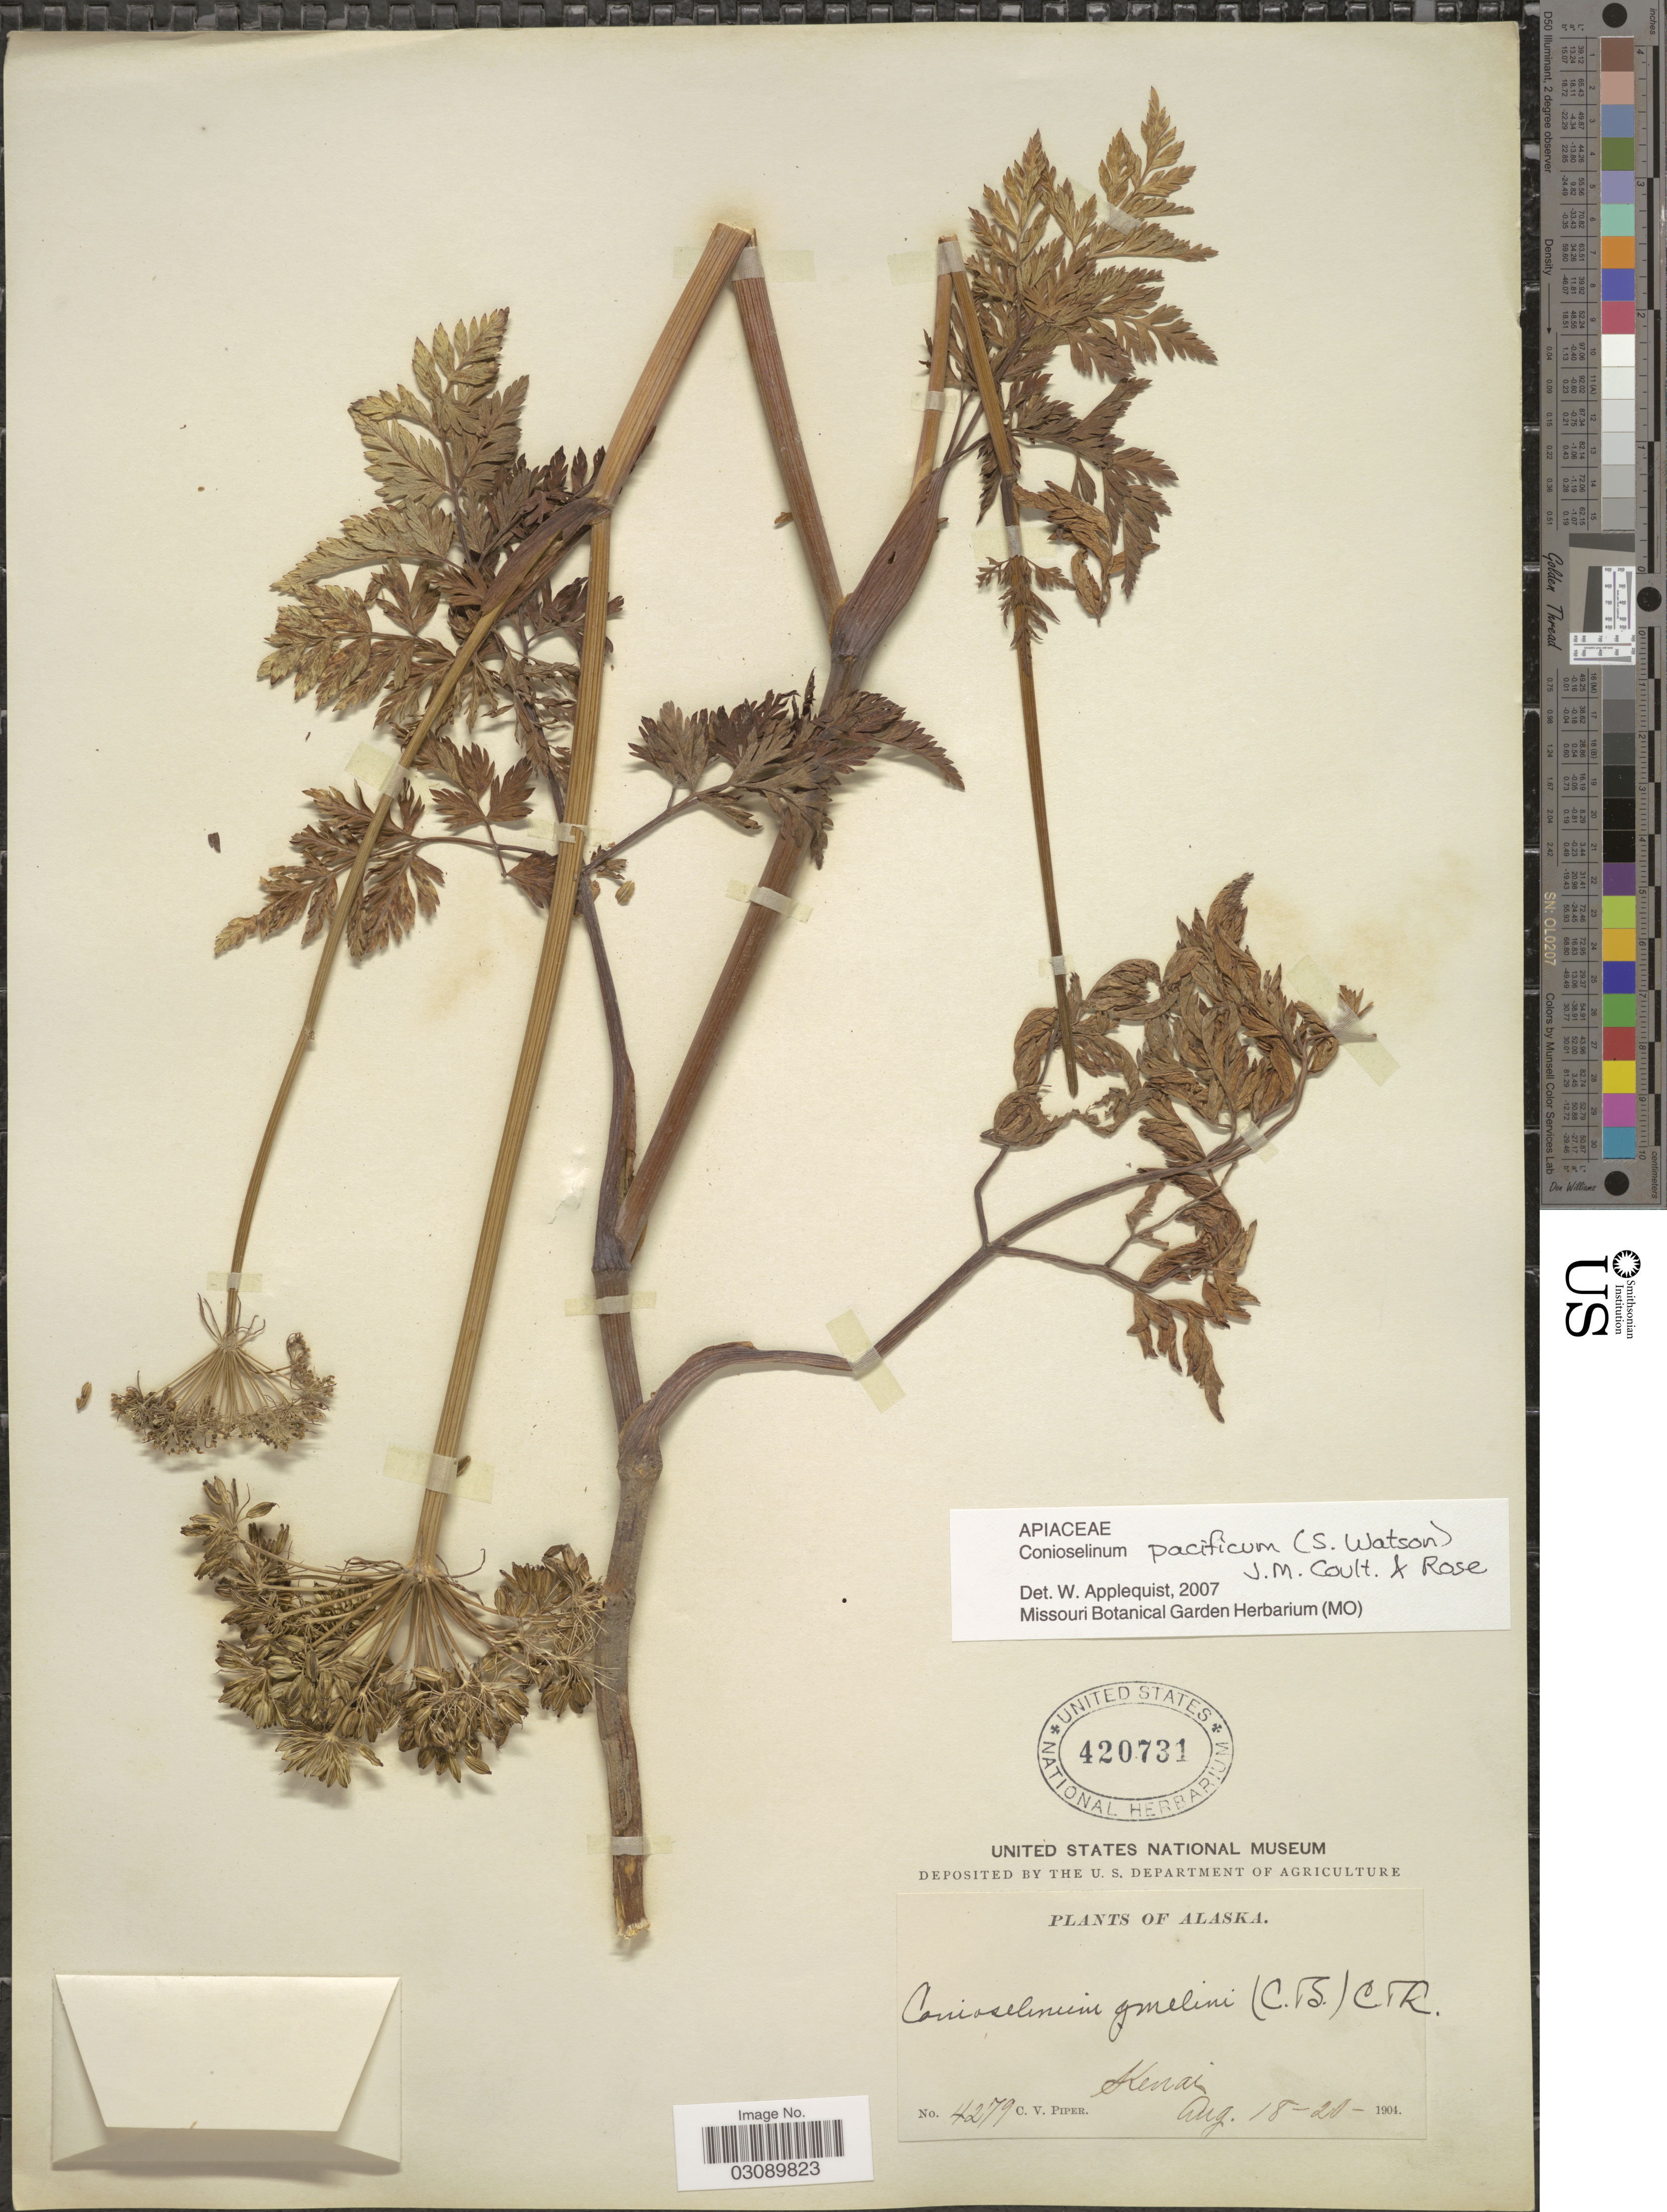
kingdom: Plantae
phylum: Tracheophyta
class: Magnoliopsida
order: Apiales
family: Apiaceae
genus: Conioselinum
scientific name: Conioselinum pacificum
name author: (S. Watson) J.M. Coult. & Rose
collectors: C. V. Piper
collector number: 4279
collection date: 1904-08-18/1904-08-20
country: United States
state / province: Alaska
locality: Kenai.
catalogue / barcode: US 420731